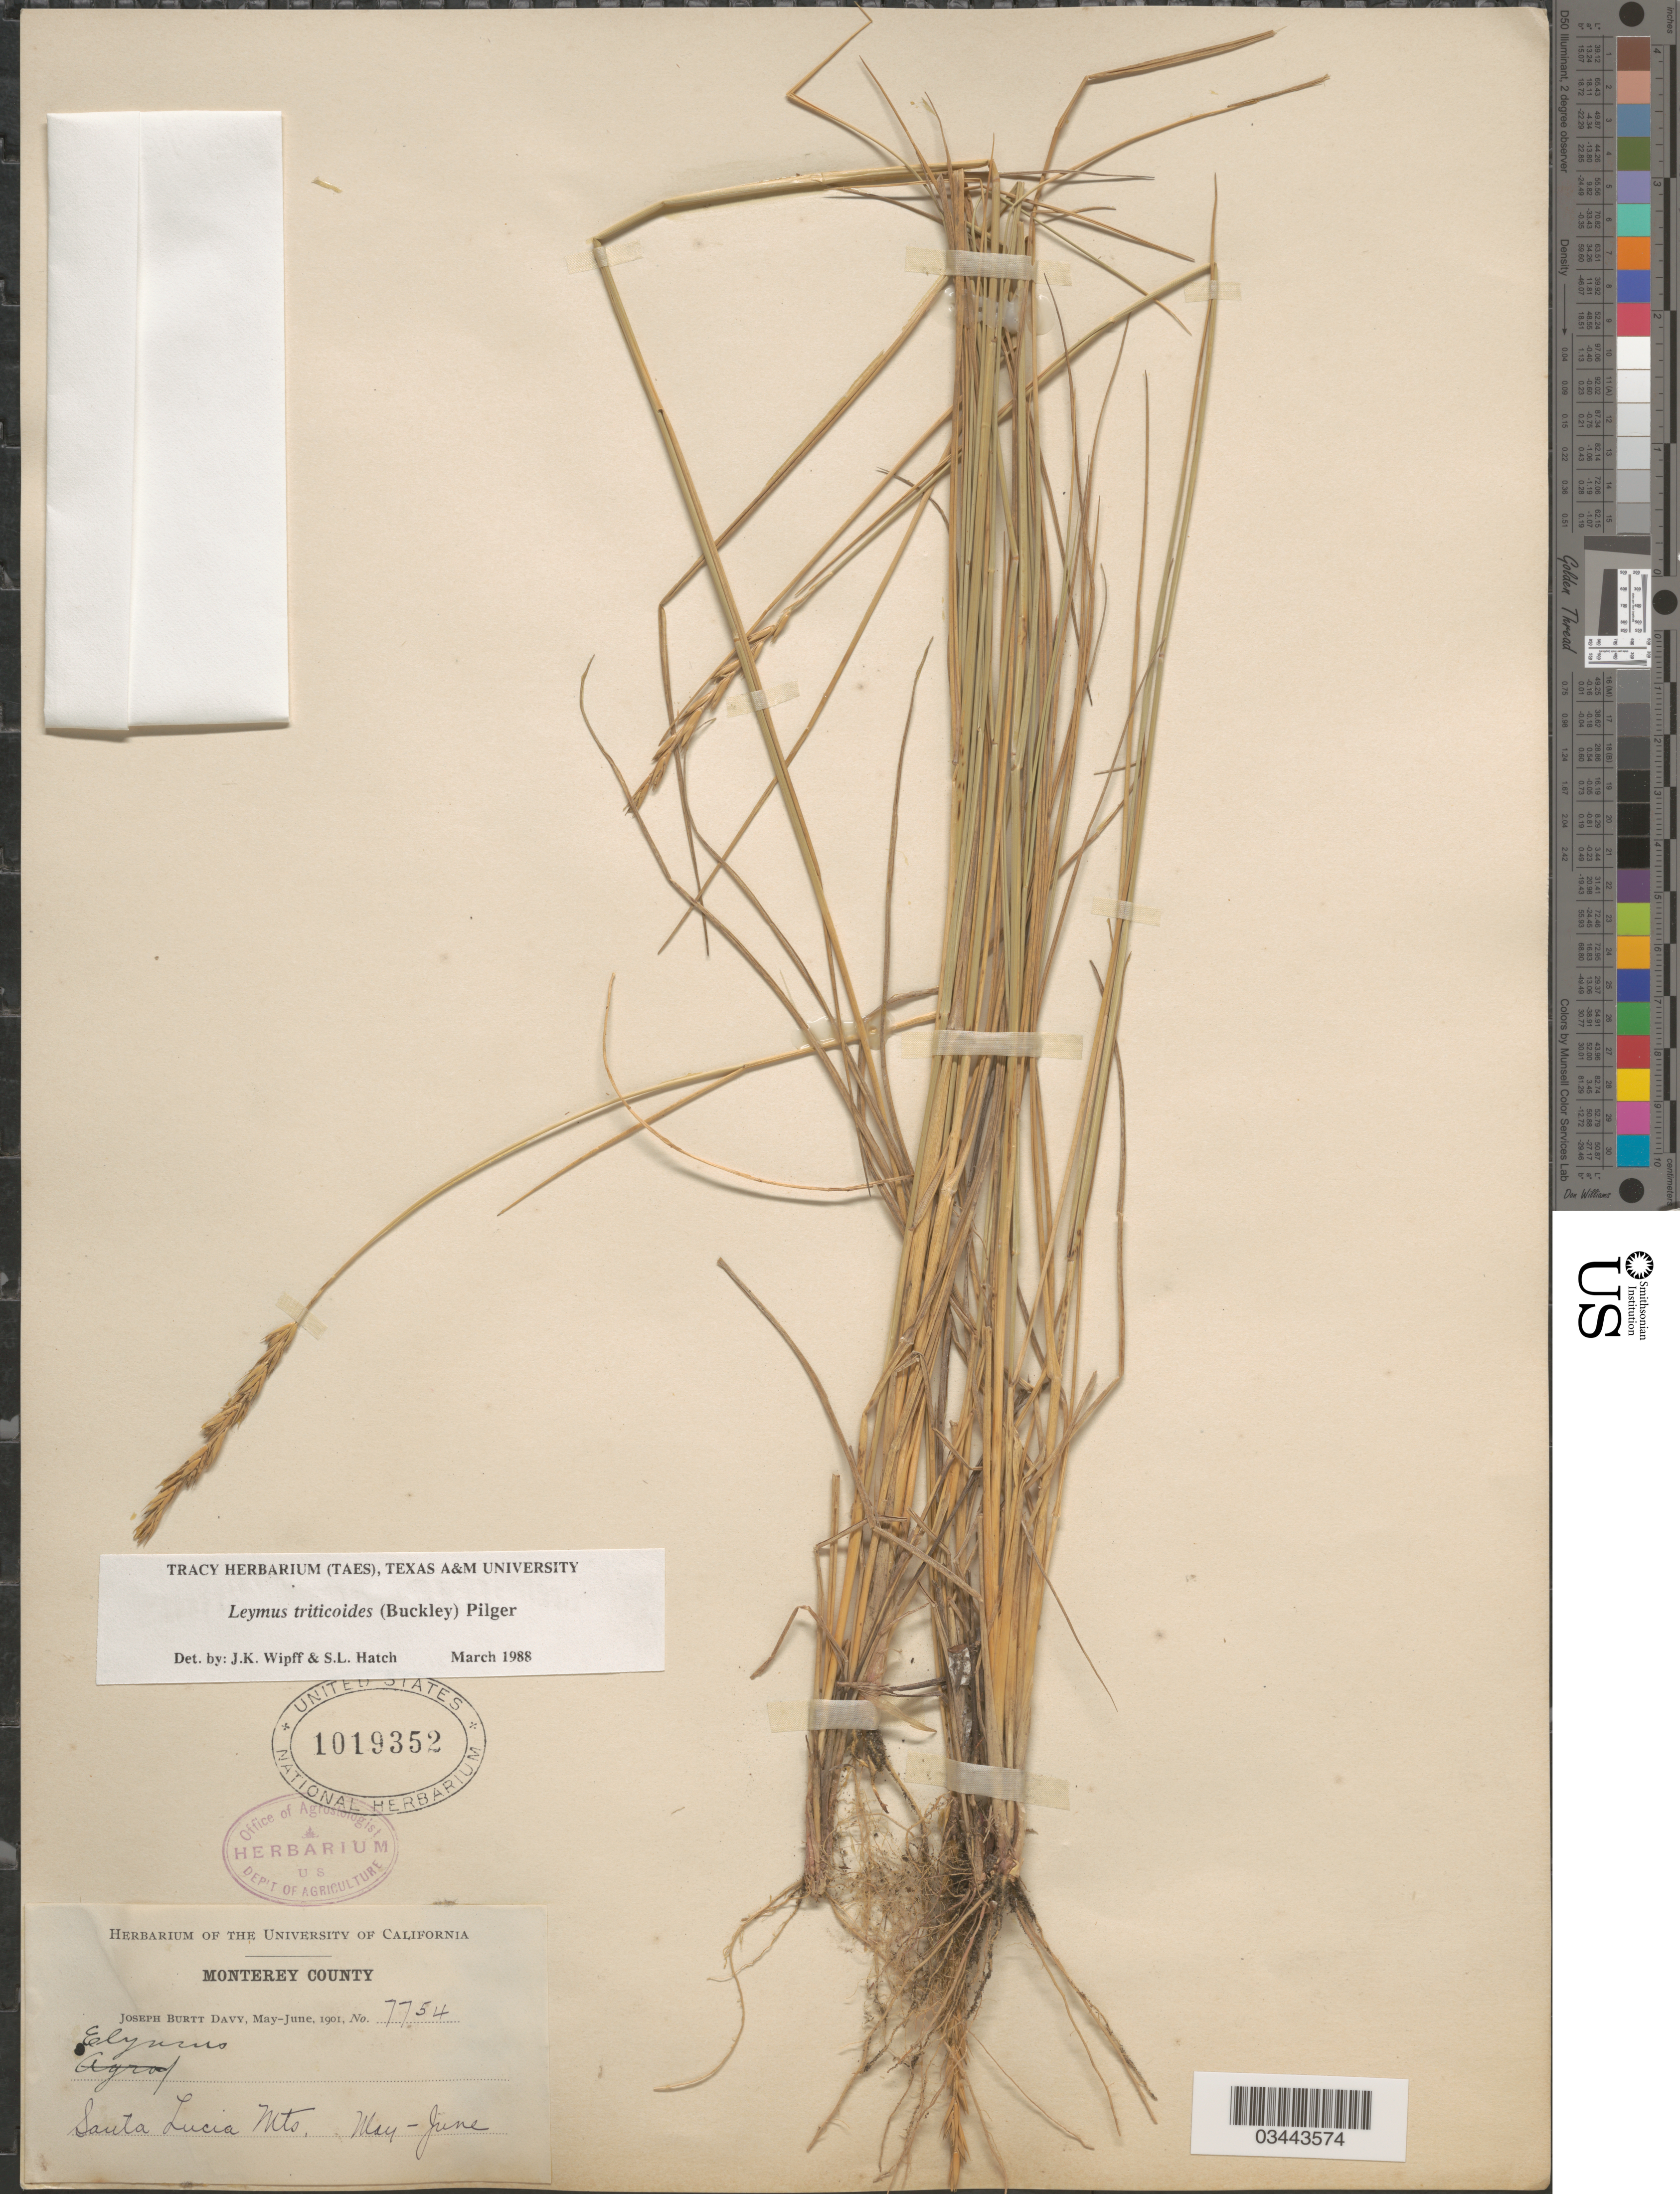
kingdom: Plantae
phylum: Tracheophyta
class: Liliopsida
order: Poales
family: Poaceae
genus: Leymus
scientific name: Leymus triticoides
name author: (Buckley) Pilg.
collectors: J. Burtt Davy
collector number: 7754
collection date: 1901-05/1901-06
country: United States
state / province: California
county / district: Monterey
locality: Monterey county. Santa Lucia Mts.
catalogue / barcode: US 1019352